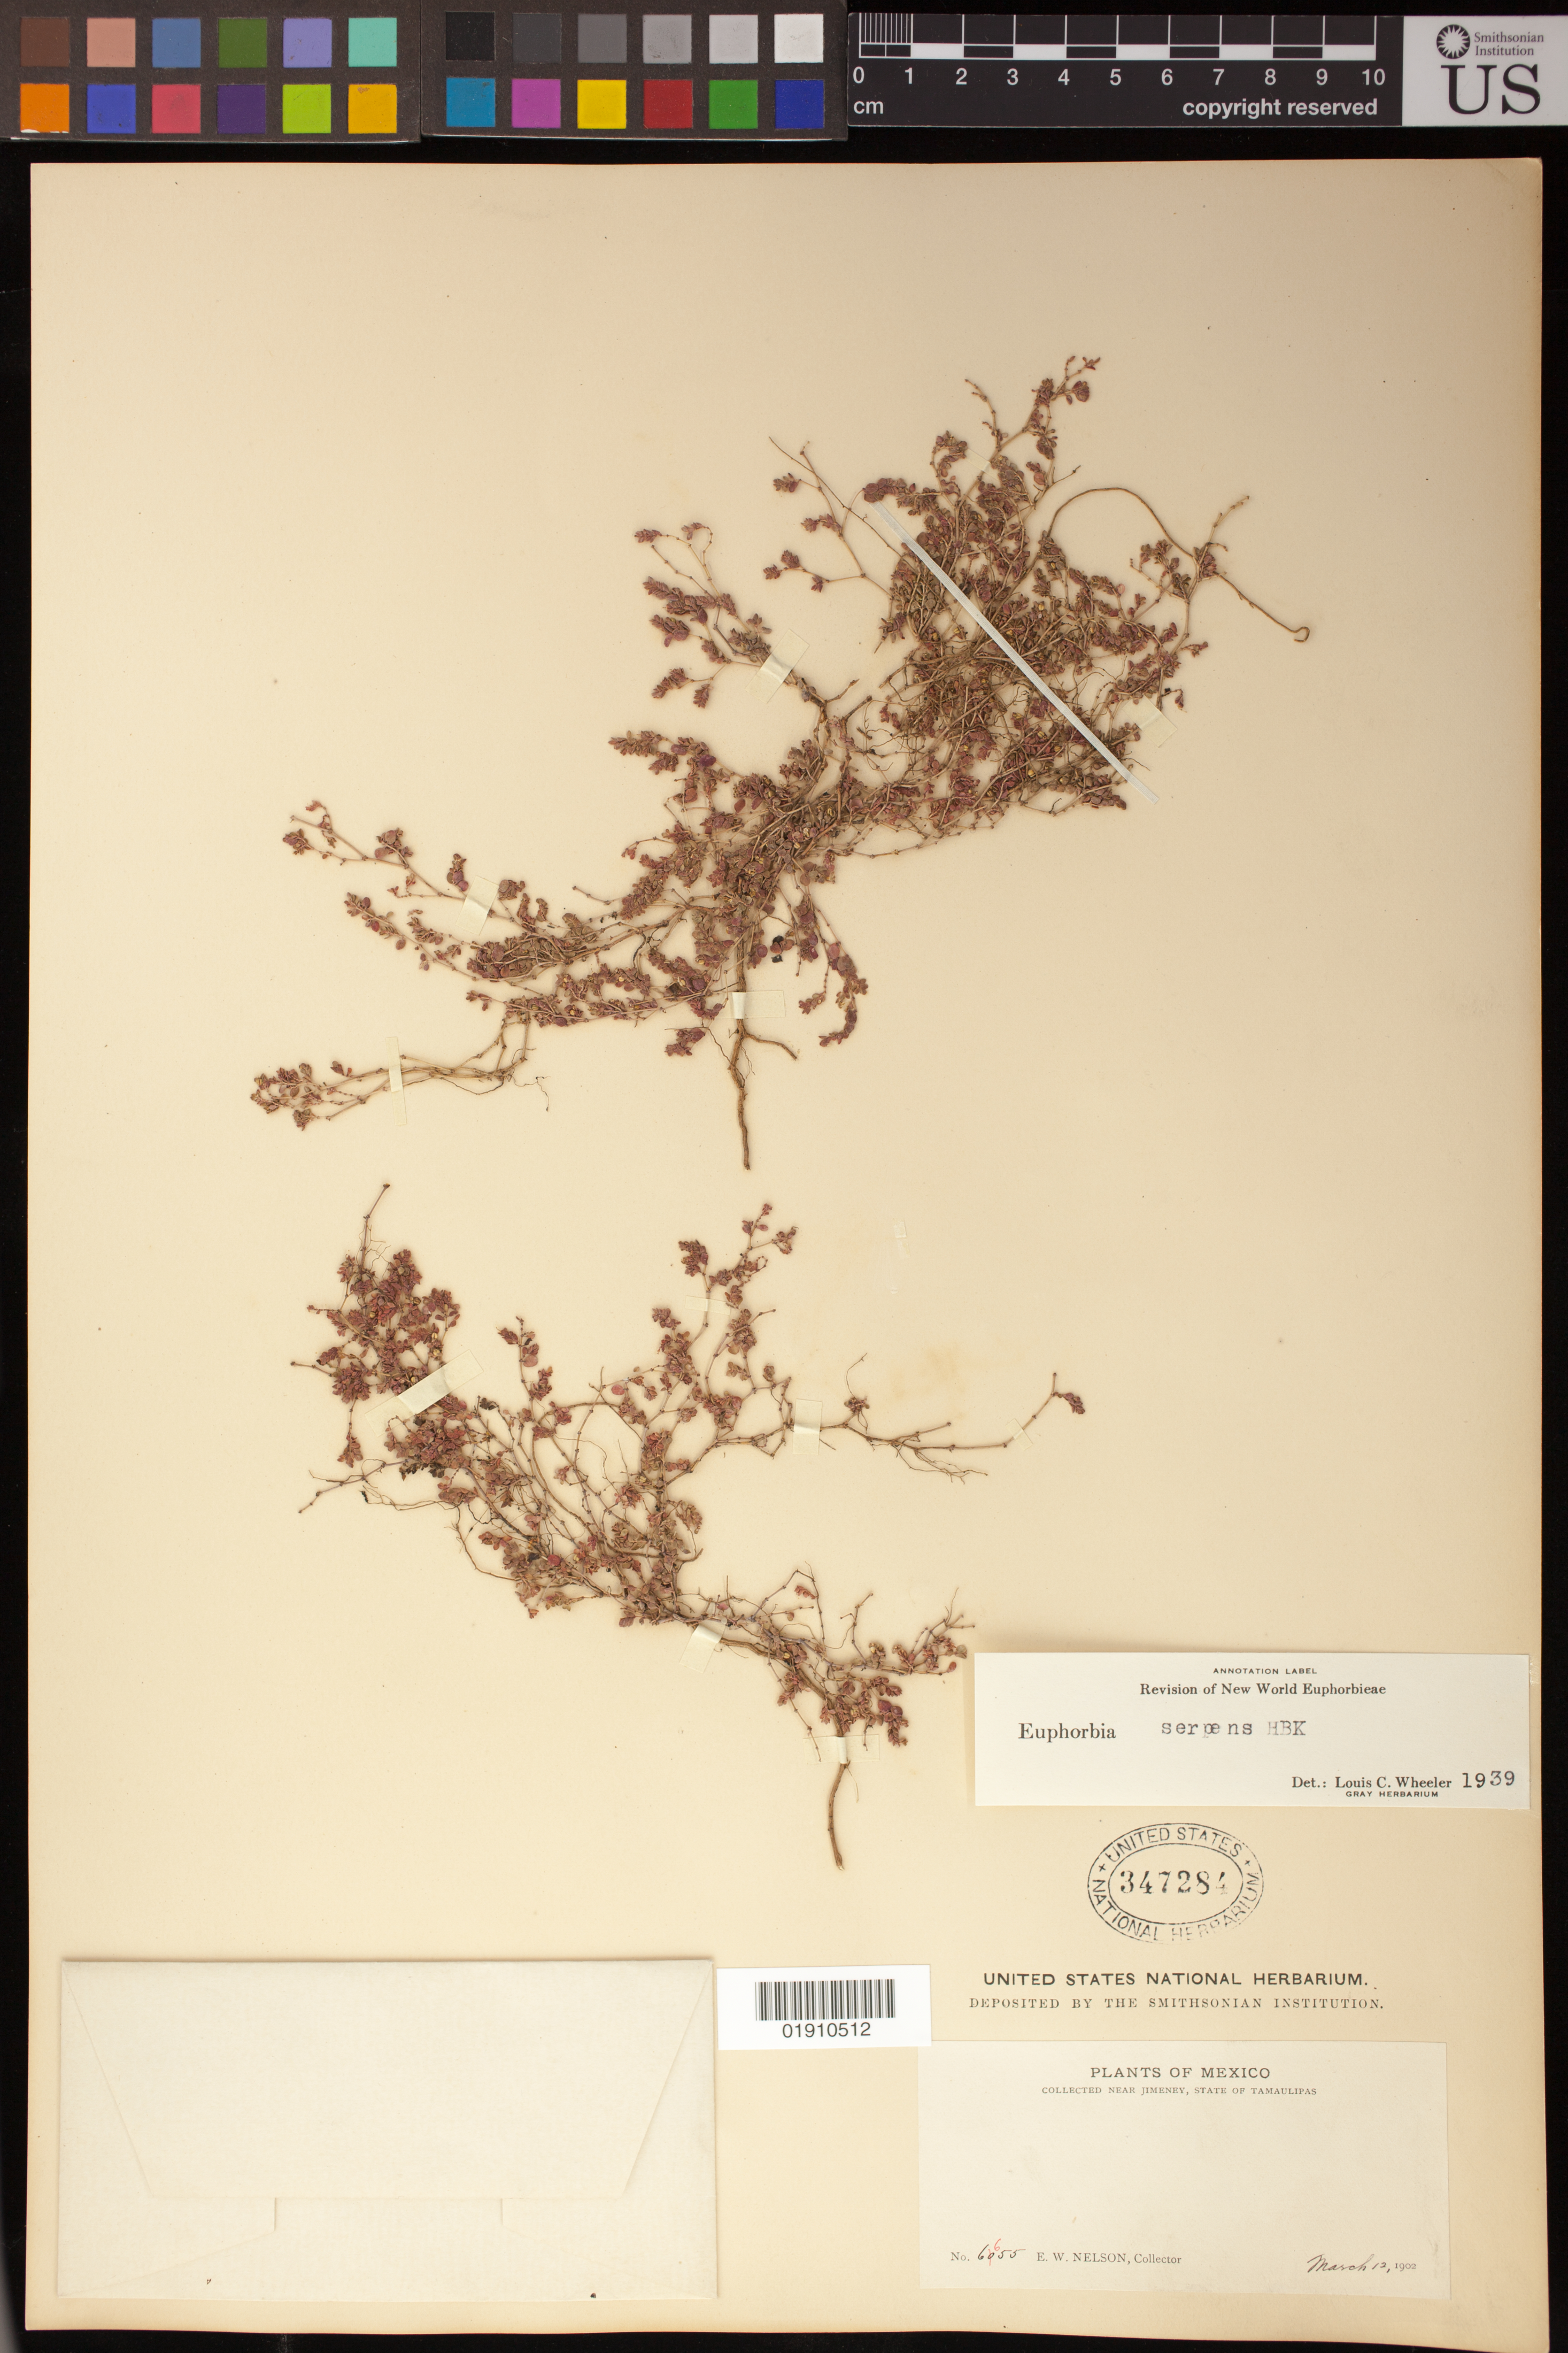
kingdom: Plantae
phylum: Tracheophyta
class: Magnoliopsida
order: Malpighiales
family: Euphorbiaceae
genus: Euphorbia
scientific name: Euphorbia serpens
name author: Kunth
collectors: E. W. Nelson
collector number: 6655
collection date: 1902-03-12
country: Mexico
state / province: Tamaulipas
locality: Collected near Jimeney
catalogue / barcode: US 347284